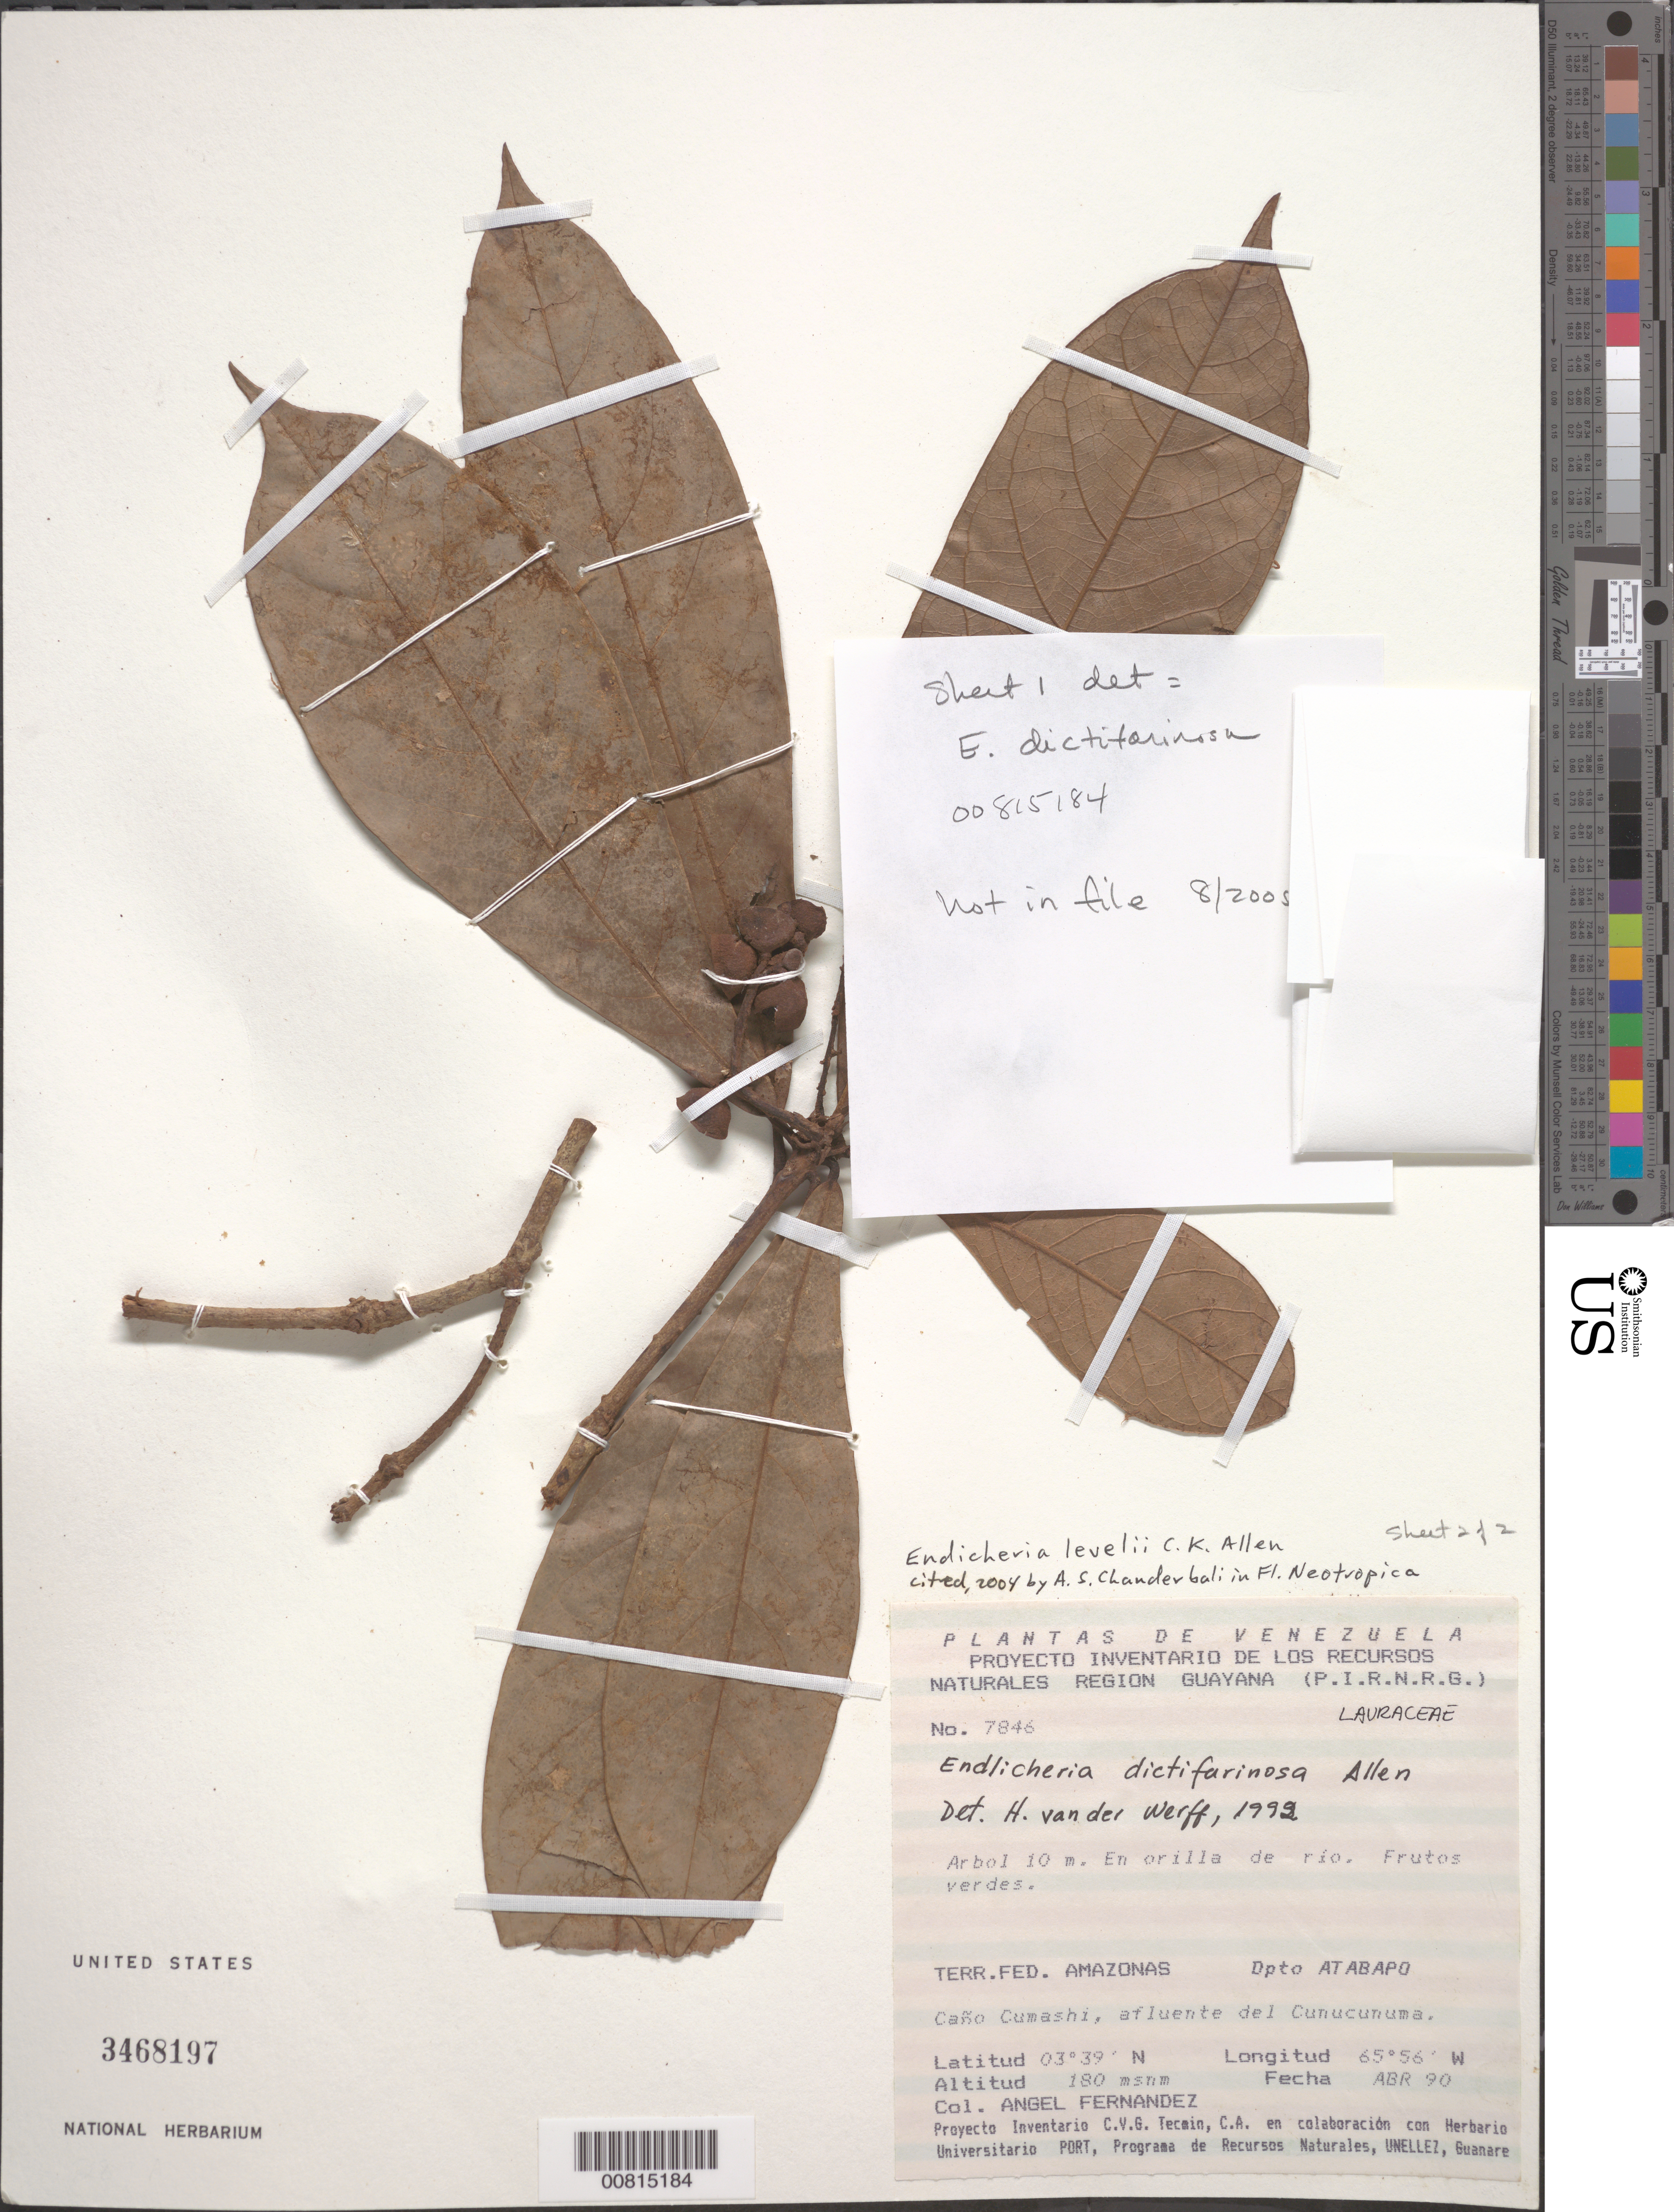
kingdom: Plantae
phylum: Tracheophyta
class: Magnoliopsida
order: Laurales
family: Lauraceae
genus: Endlicheria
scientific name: Endlicheria levelii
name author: C.K. Allen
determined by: Chanderbali, Andre Shashi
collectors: A. Fernández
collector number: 7846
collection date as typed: Apr-90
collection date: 1990-04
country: Venezuela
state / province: Amazonas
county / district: Atabapo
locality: Caño Cumashi, afluente del Cunucunuma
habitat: Along river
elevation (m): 180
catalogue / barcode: US 3468197